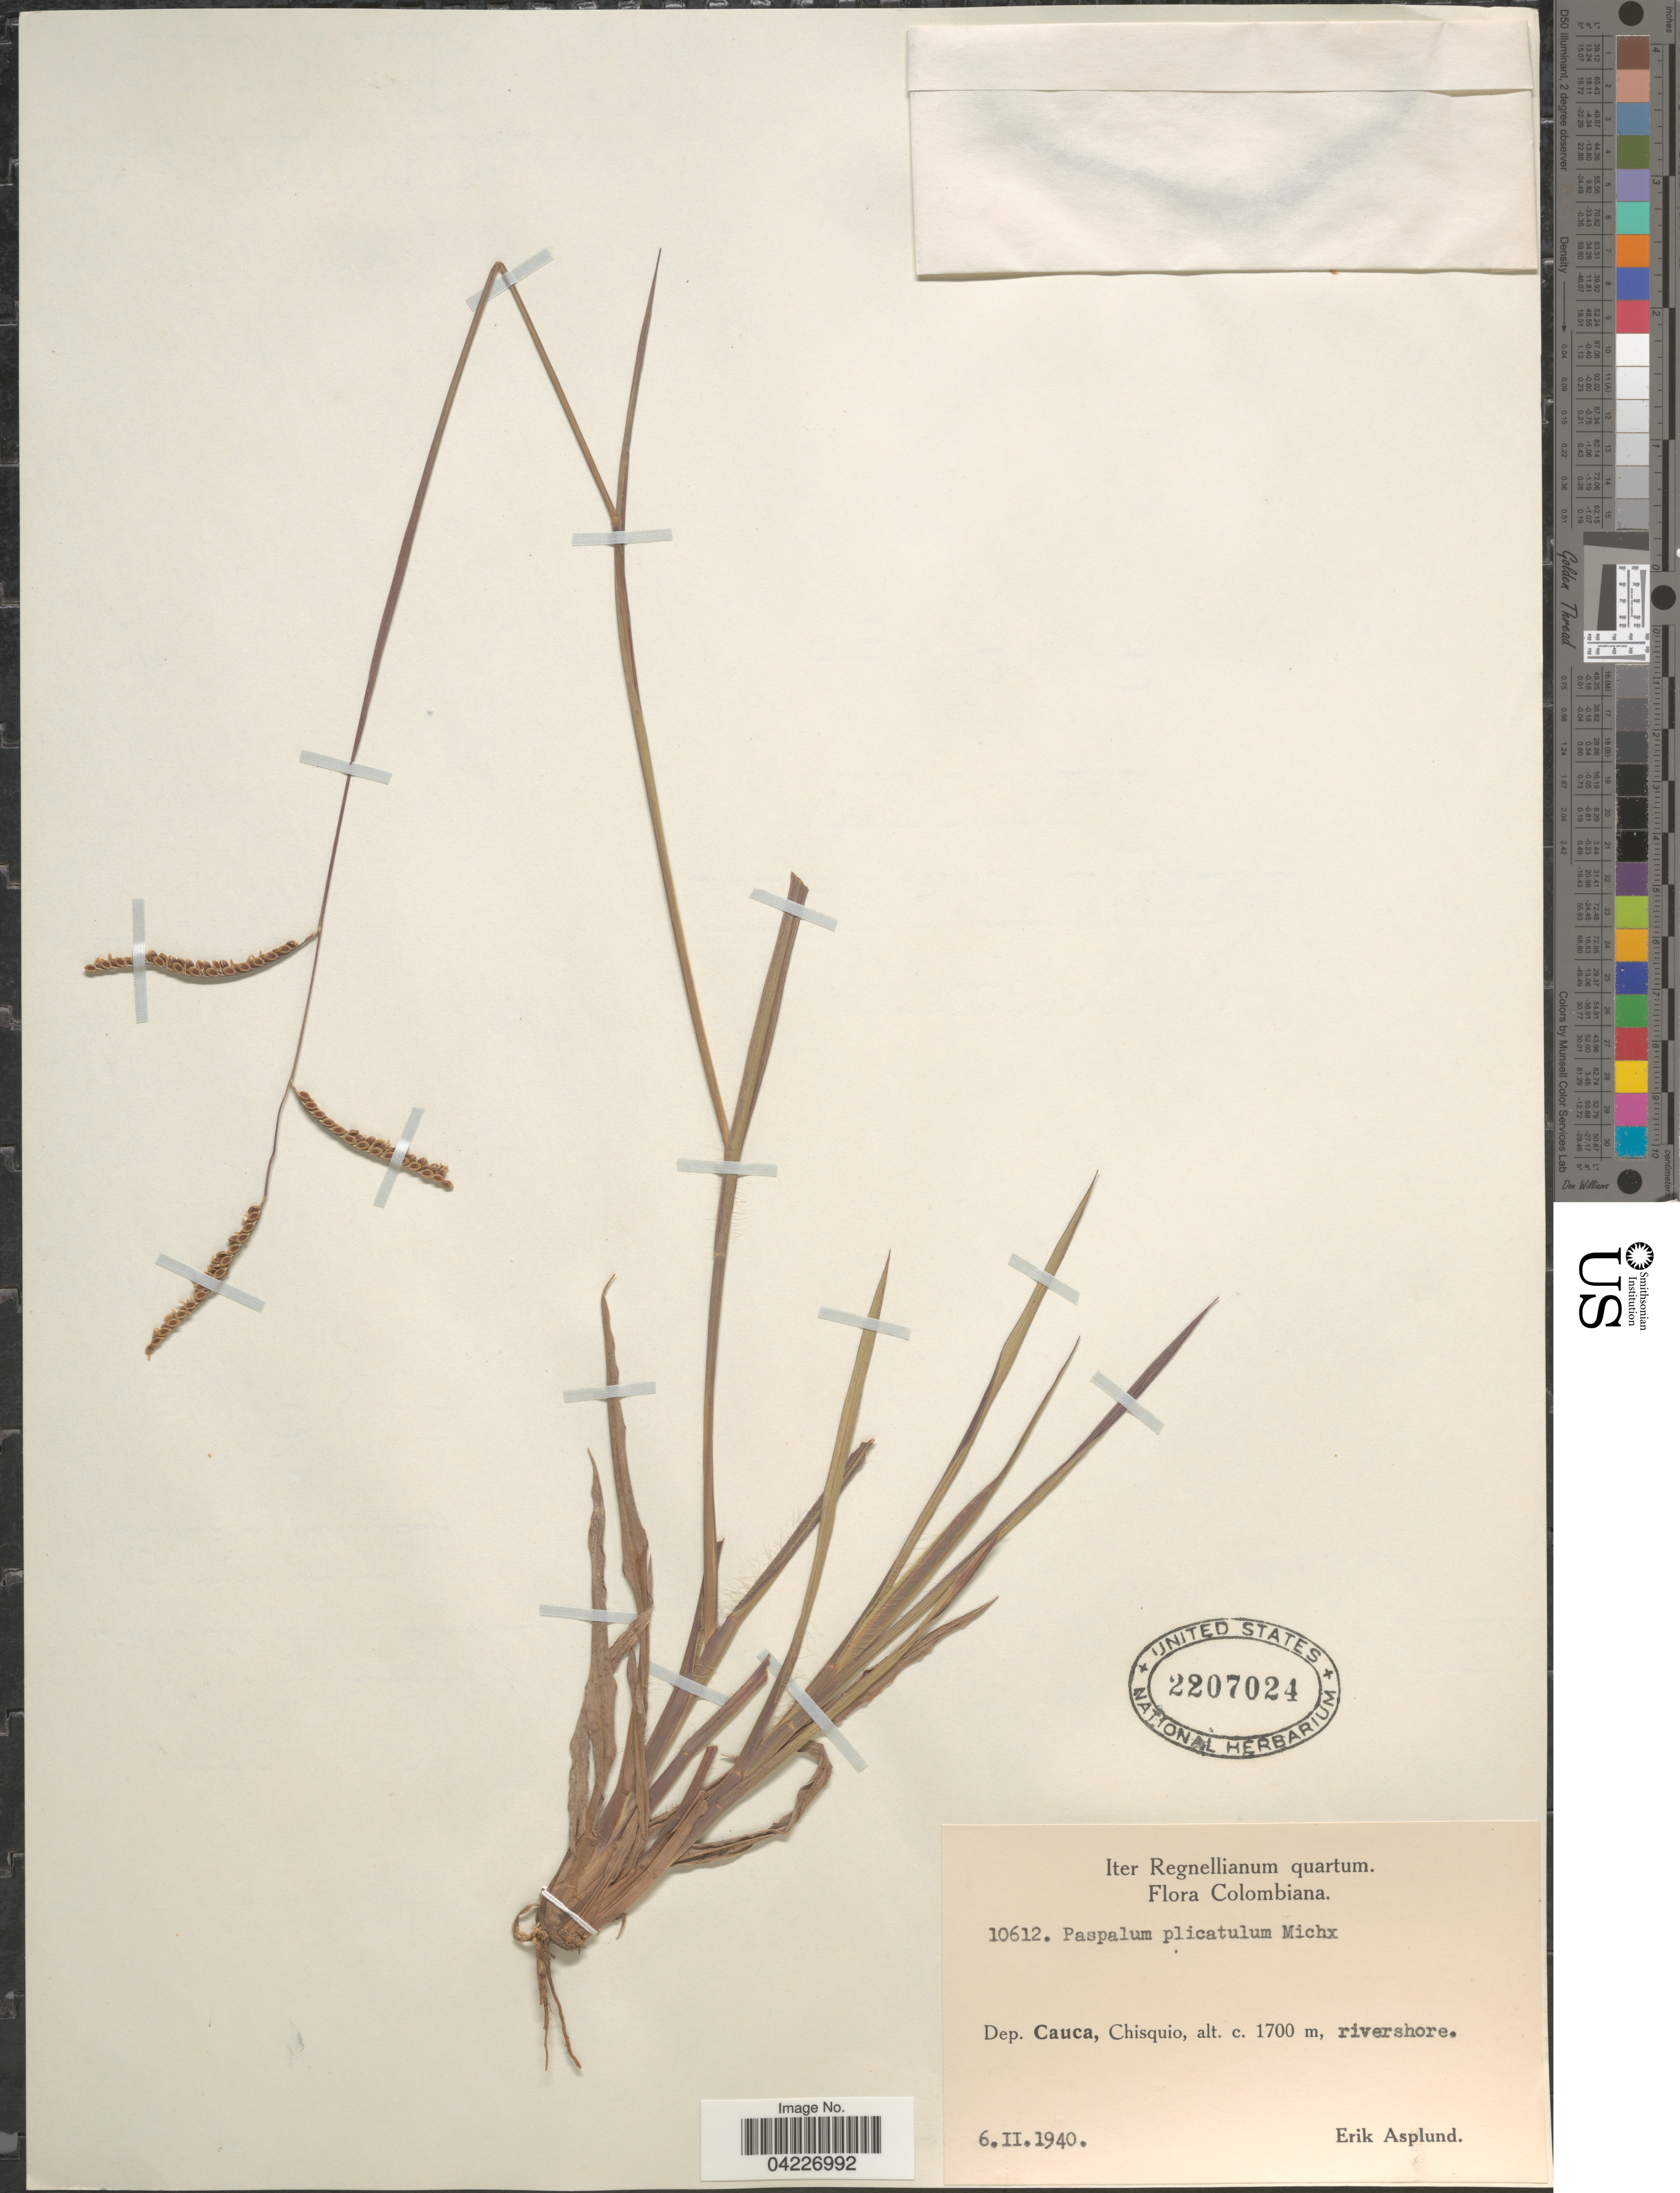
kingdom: Plantae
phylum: Tracheophyta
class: Liliopsida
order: Poales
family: Poaceae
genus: Paspalum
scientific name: Paspalum sp.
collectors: E. Asplund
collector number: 10612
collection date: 1940-02-06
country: Colombia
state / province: Cauca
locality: Iter Regnellianum quartum. Colombiana. Dep. Cauca, Chisquio, rivershore.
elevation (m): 1700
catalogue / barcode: US 2207024